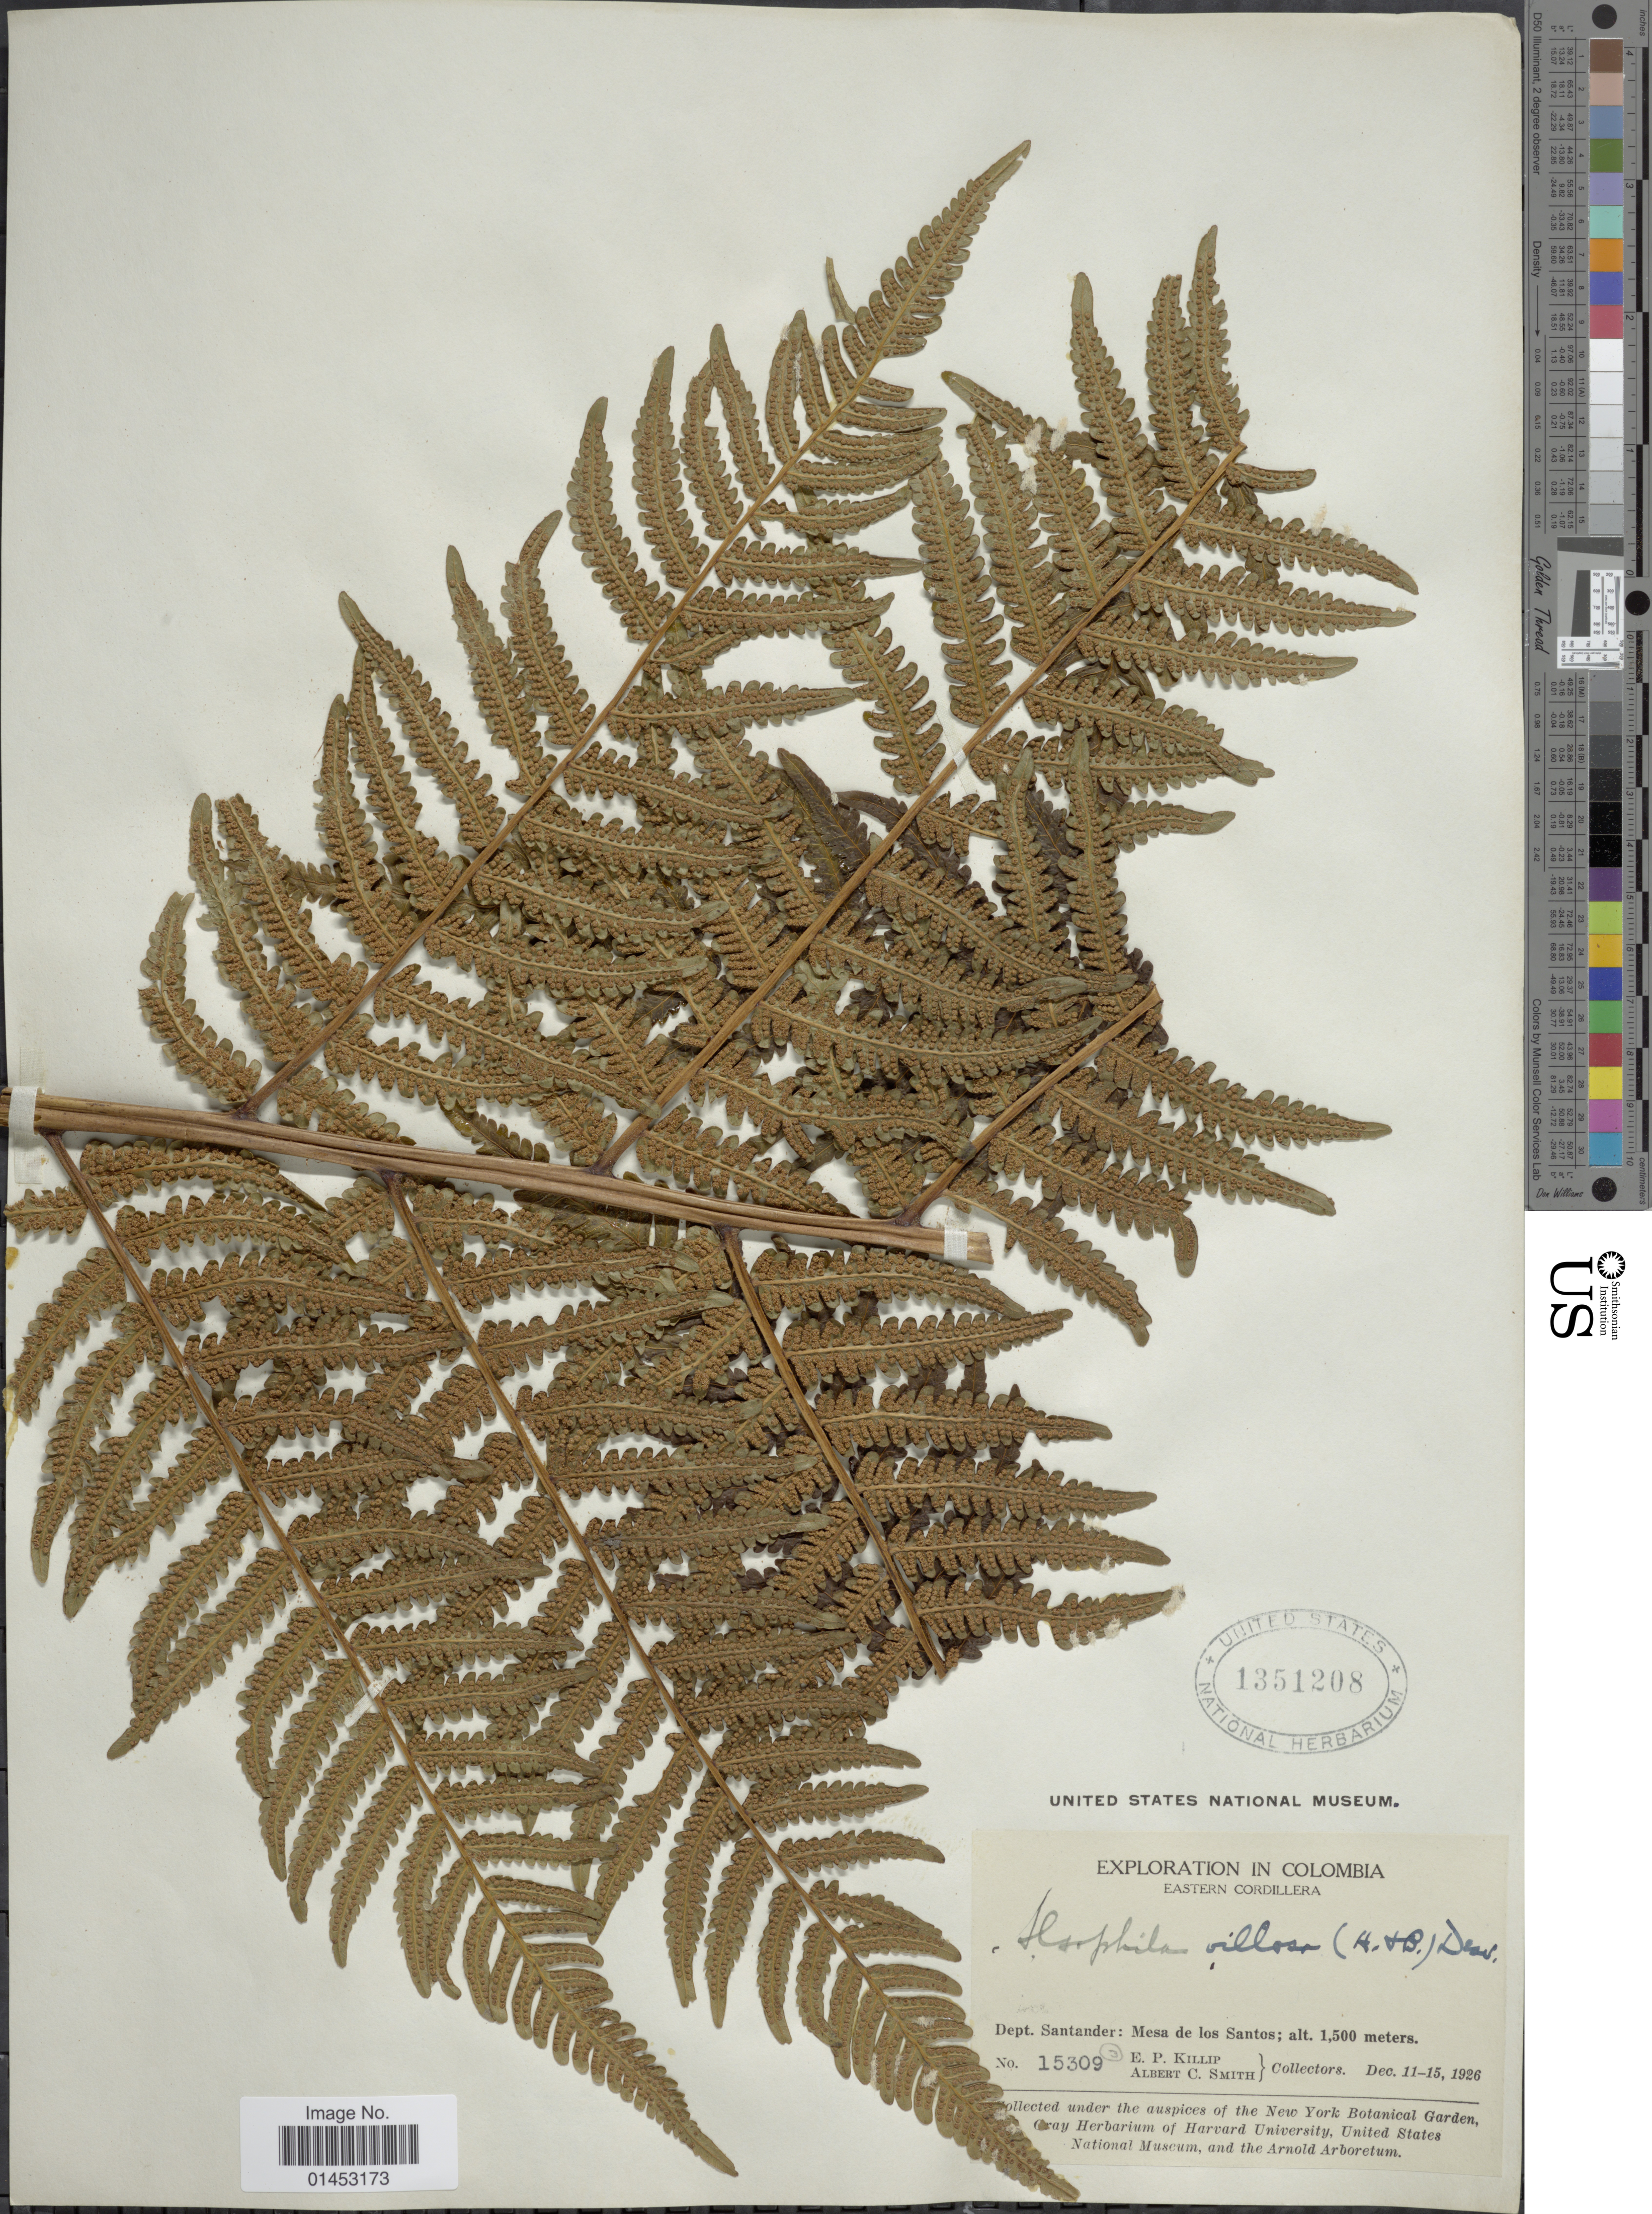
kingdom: Plantae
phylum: Tracheophyta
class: Polypodiopsida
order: Cyatheales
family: Cyatheaceae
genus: Cyathea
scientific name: Cyathea villosa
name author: Humb. & Bonpl. ex Willd.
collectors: E. P. Killip & A. C. Smith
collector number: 15309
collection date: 1926-12-11/1926-12-15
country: Colombia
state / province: Santander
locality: Eastern Cordillera, Dept. Santander: Mesa de los Santos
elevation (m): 1500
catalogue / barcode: US 1351208